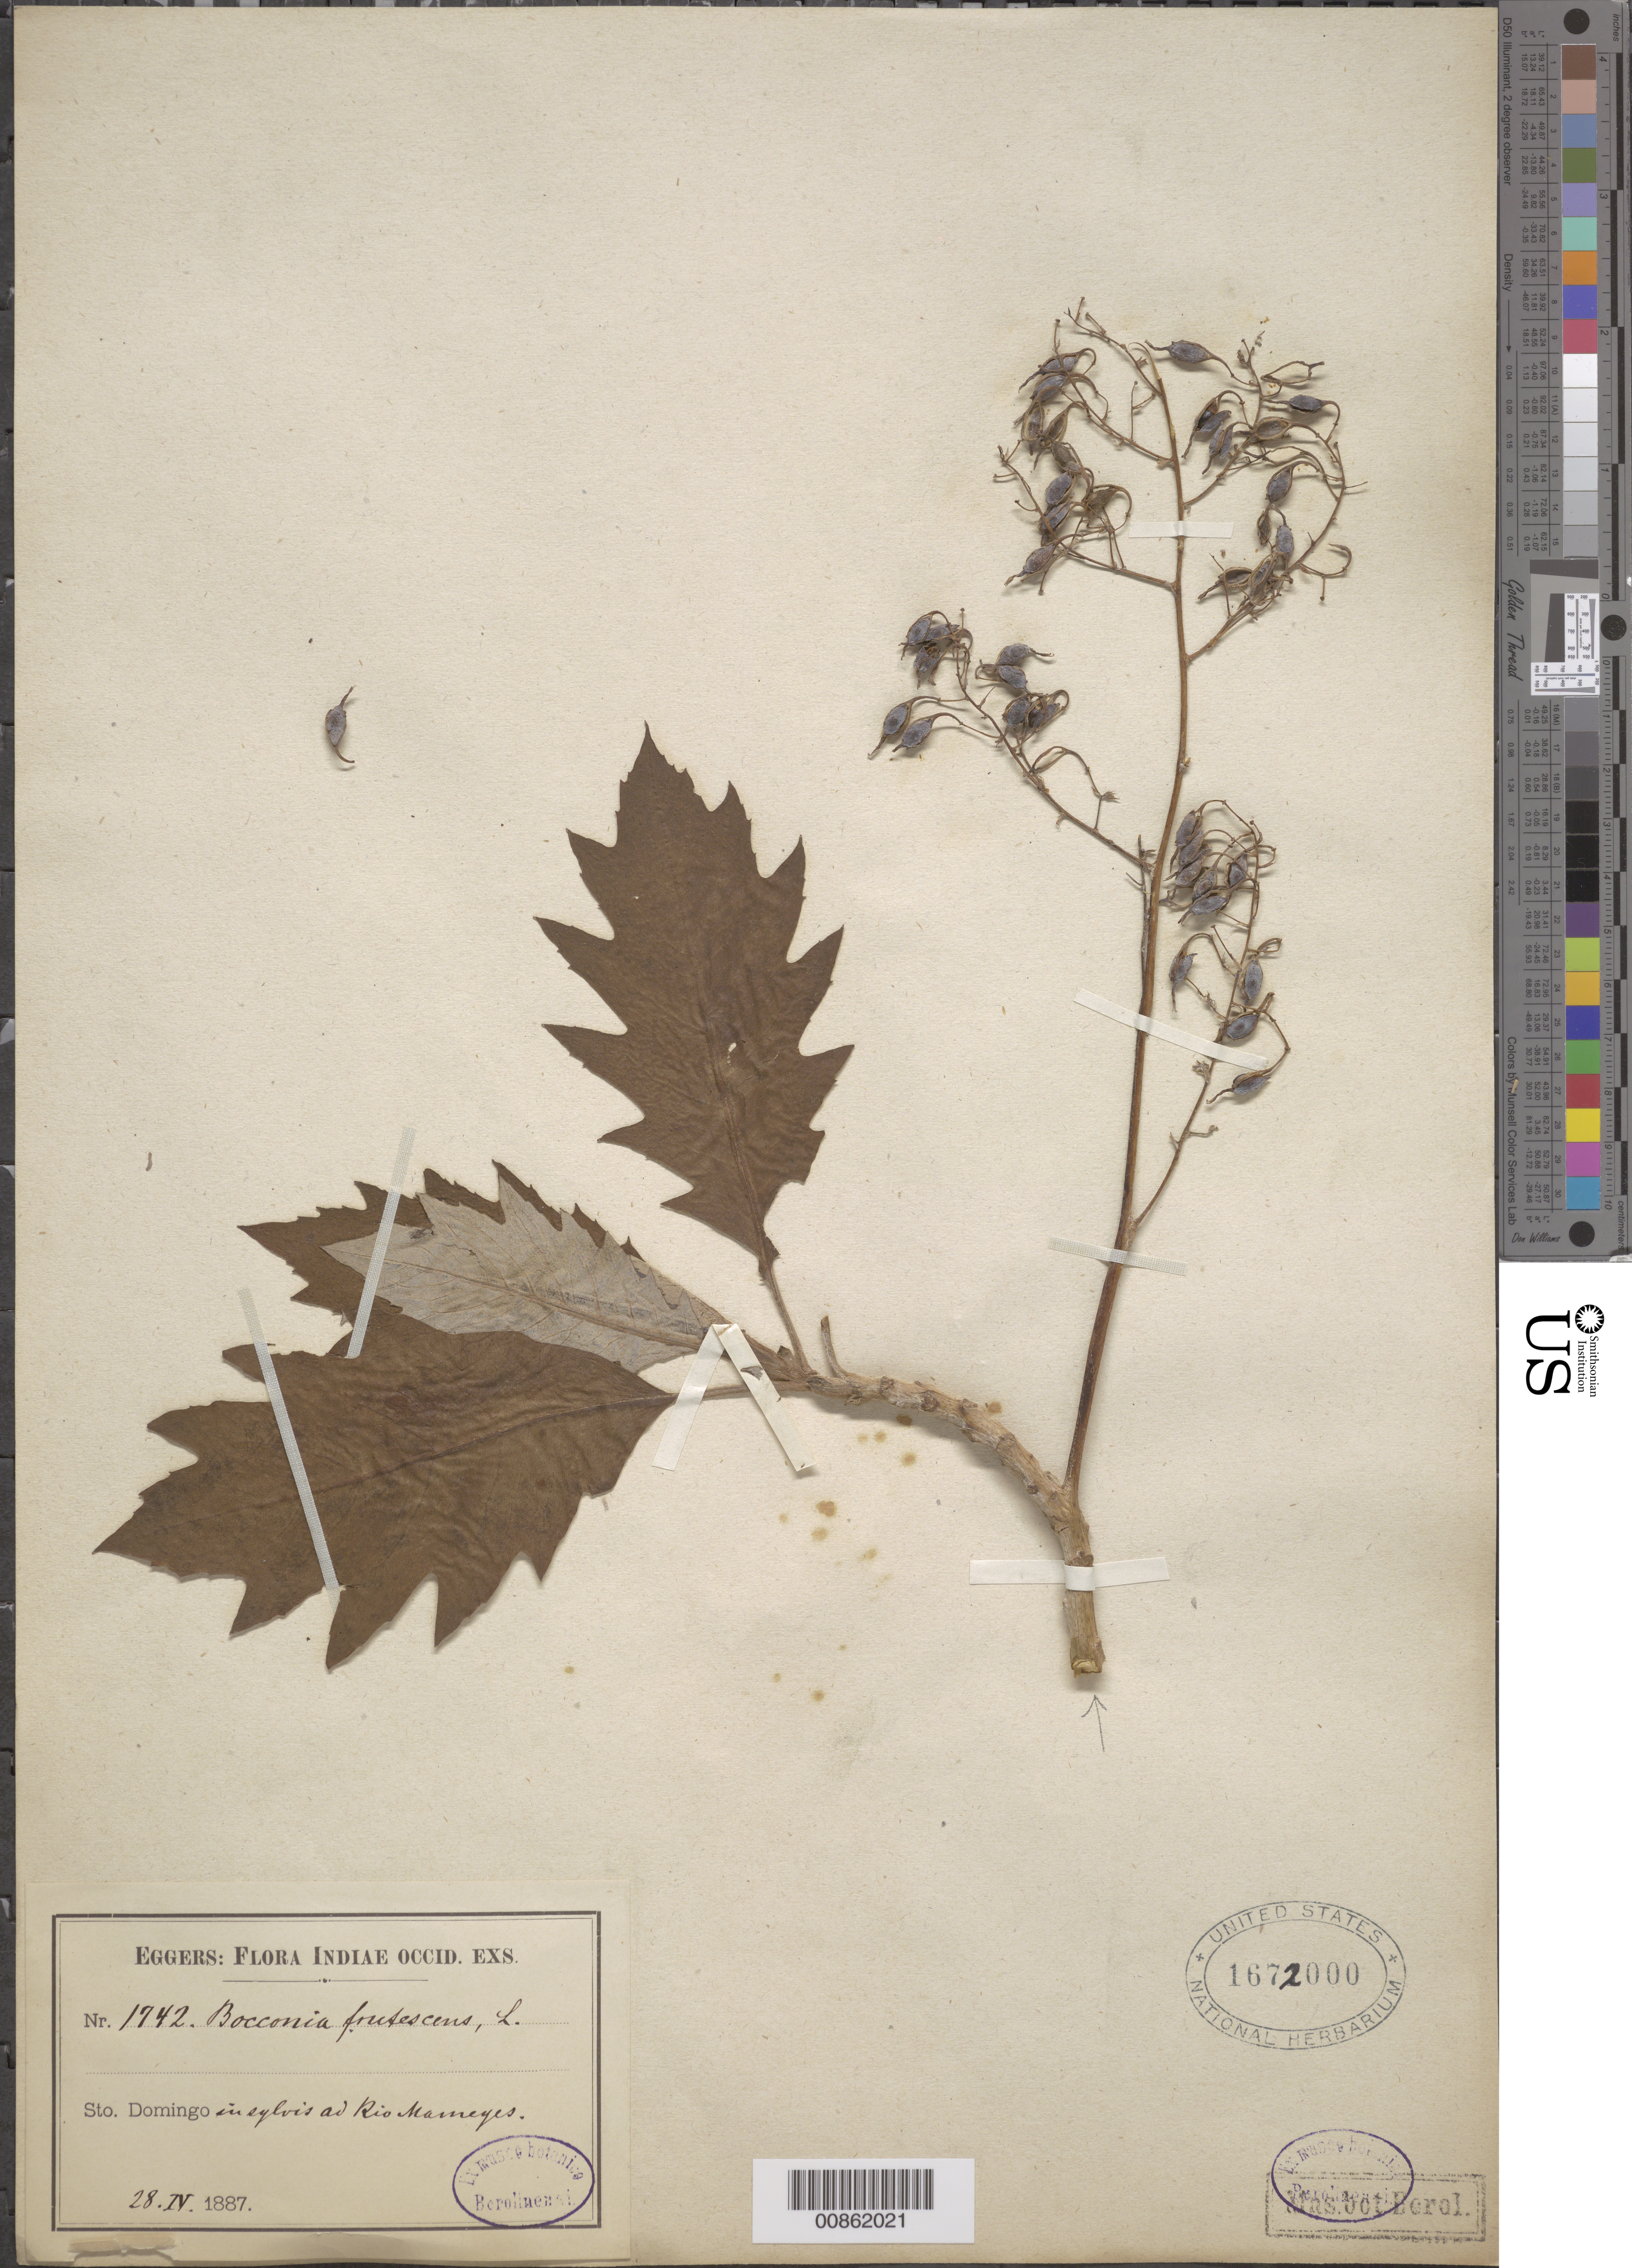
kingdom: Plantae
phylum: Tracheophyta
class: Magnoliopsida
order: Ranunculales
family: Papaveraceae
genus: Bocconia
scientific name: Bocconia frutescens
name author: L.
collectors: H. F. A. von Eggers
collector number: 1742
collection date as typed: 28 Apr 1887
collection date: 1887-04-28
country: Dominican Republic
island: Hispaniola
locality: Ad Río Mameyes.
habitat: In sylvis.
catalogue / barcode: US 1672000